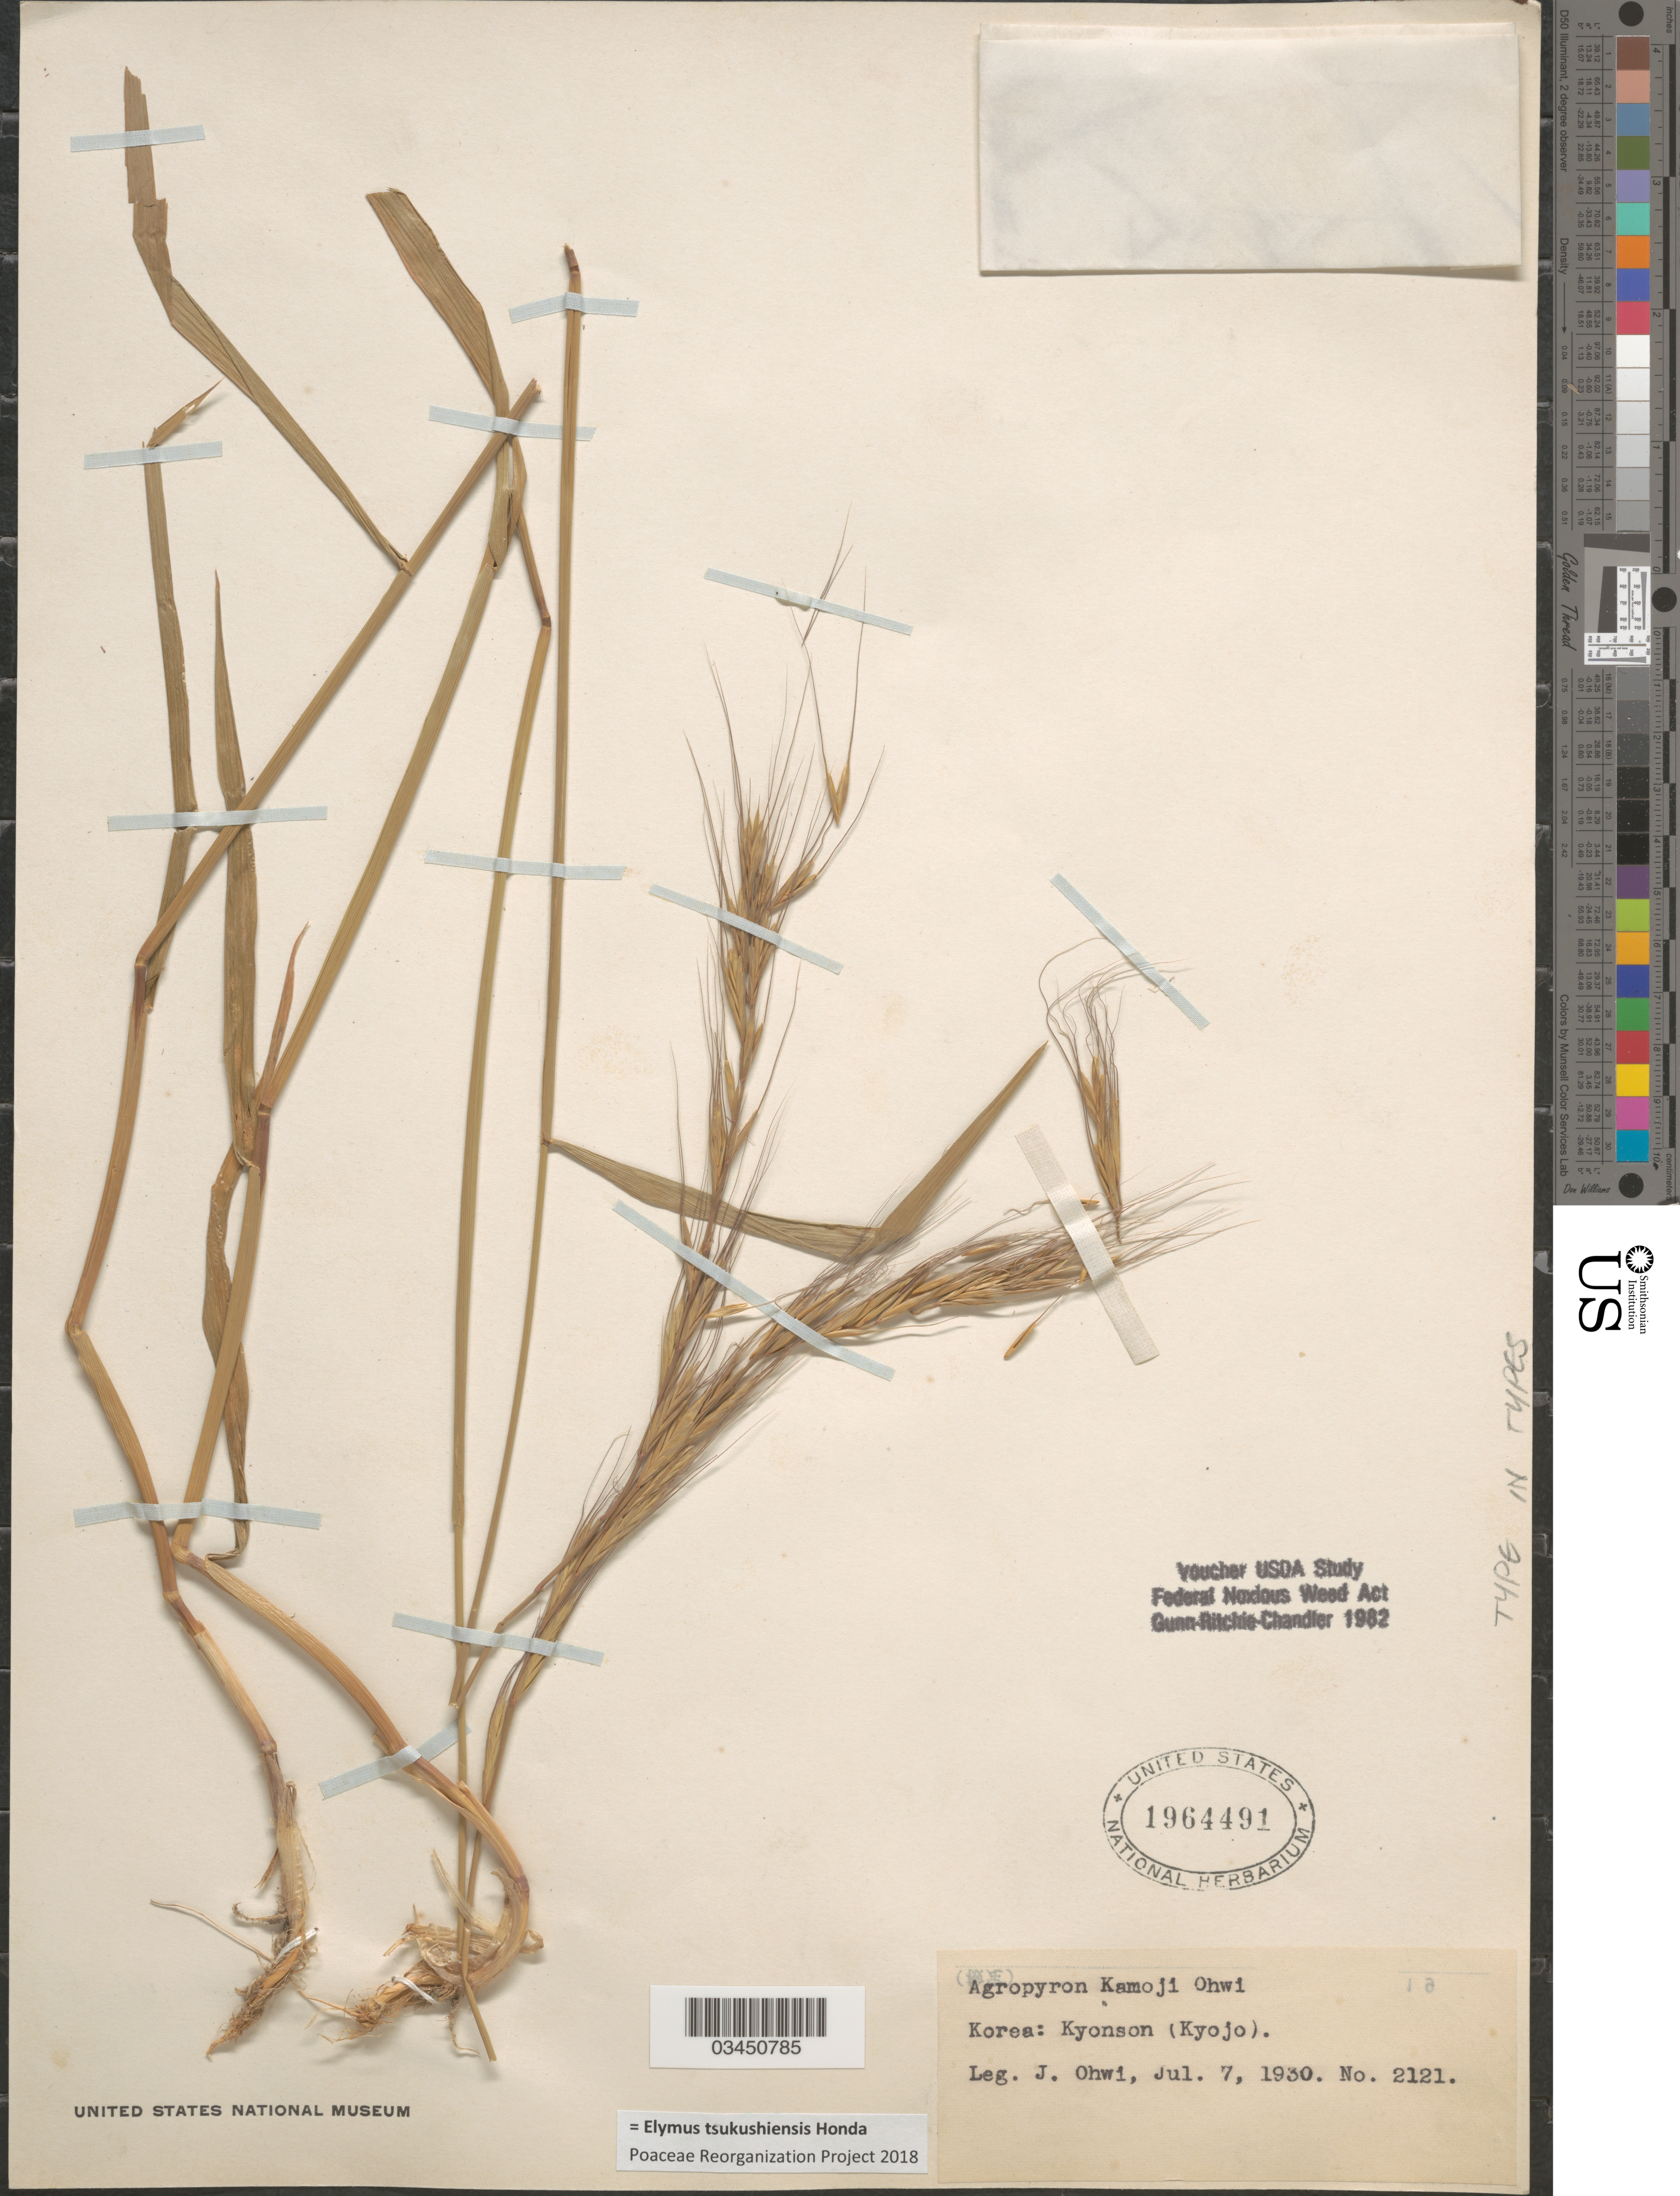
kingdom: Plantae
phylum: Tracheophyta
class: Liliopsida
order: Poales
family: Poaceae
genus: Elymus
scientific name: Elymus tsukushiensis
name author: Honda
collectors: J. Ohwi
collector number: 2121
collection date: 1930-07-07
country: North Korea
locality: Kyonson (Kyojo).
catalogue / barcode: US 1964491